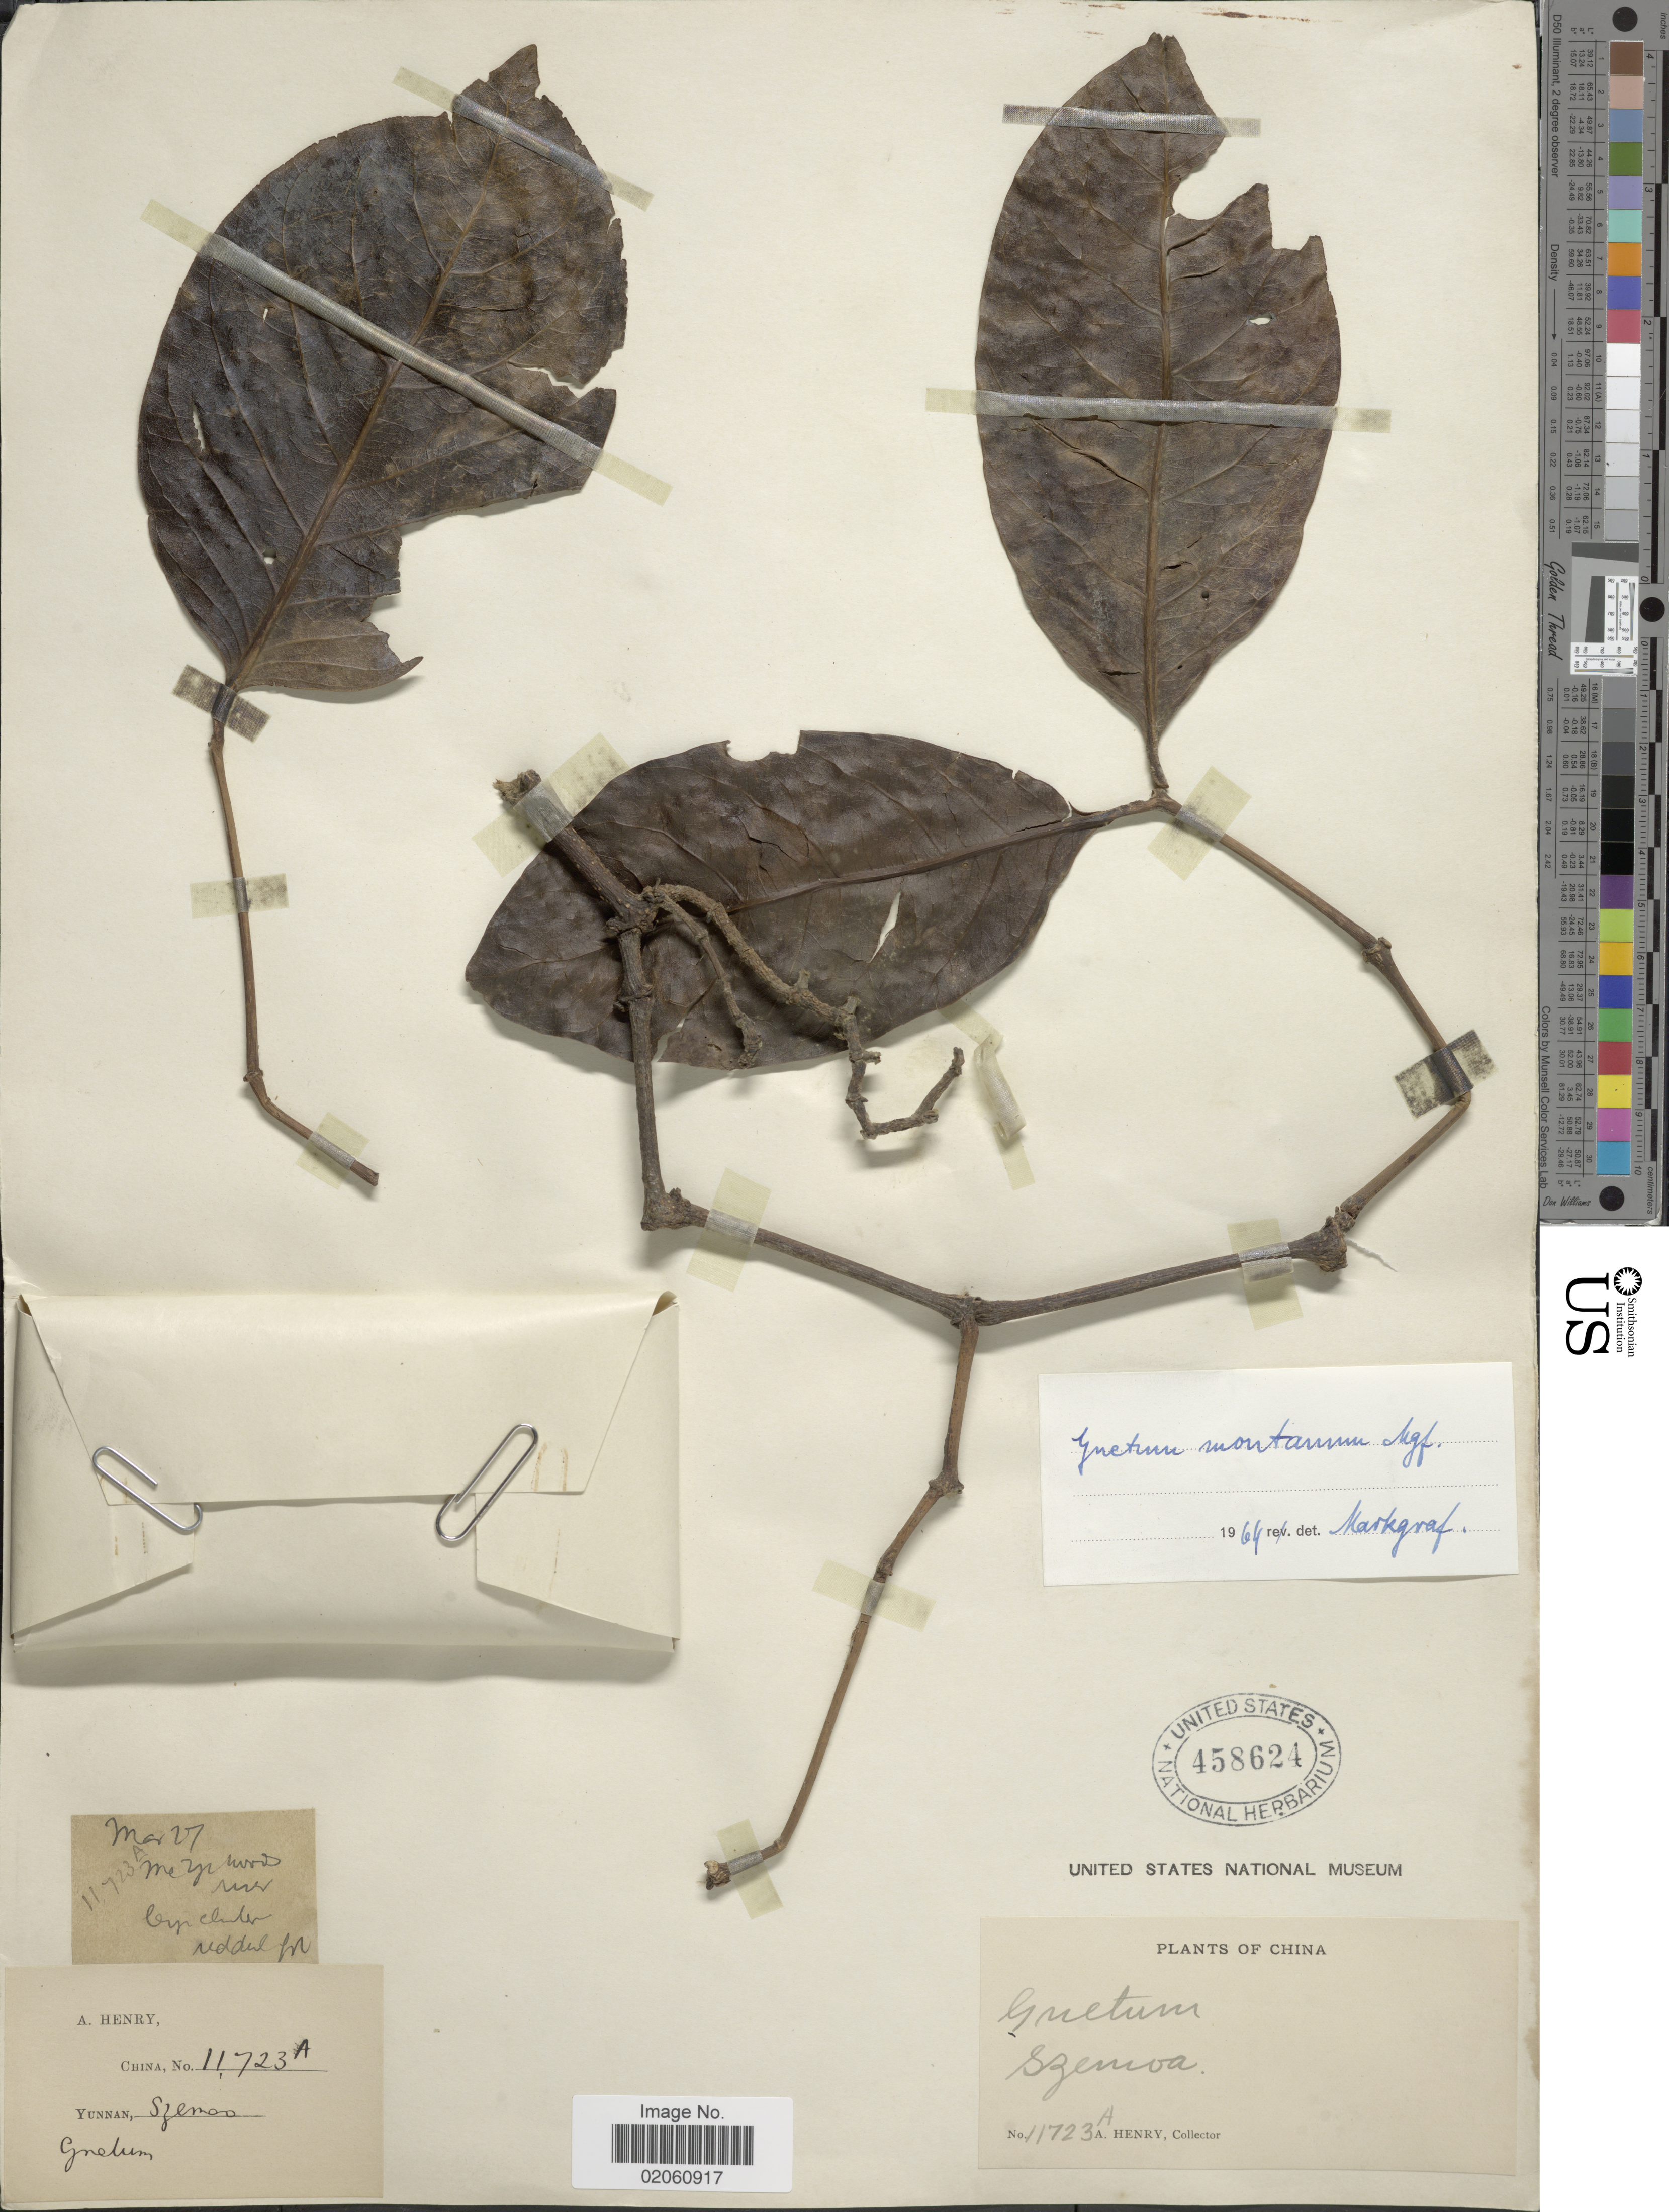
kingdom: Plantae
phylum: Tracheophyta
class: Gnetopsida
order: Gnetales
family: Gnetaceae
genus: Gnetum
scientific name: Gnetum montanum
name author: Markgr.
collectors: A. Henry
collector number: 11723 A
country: China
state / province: Yunnan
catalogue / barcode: US 458624